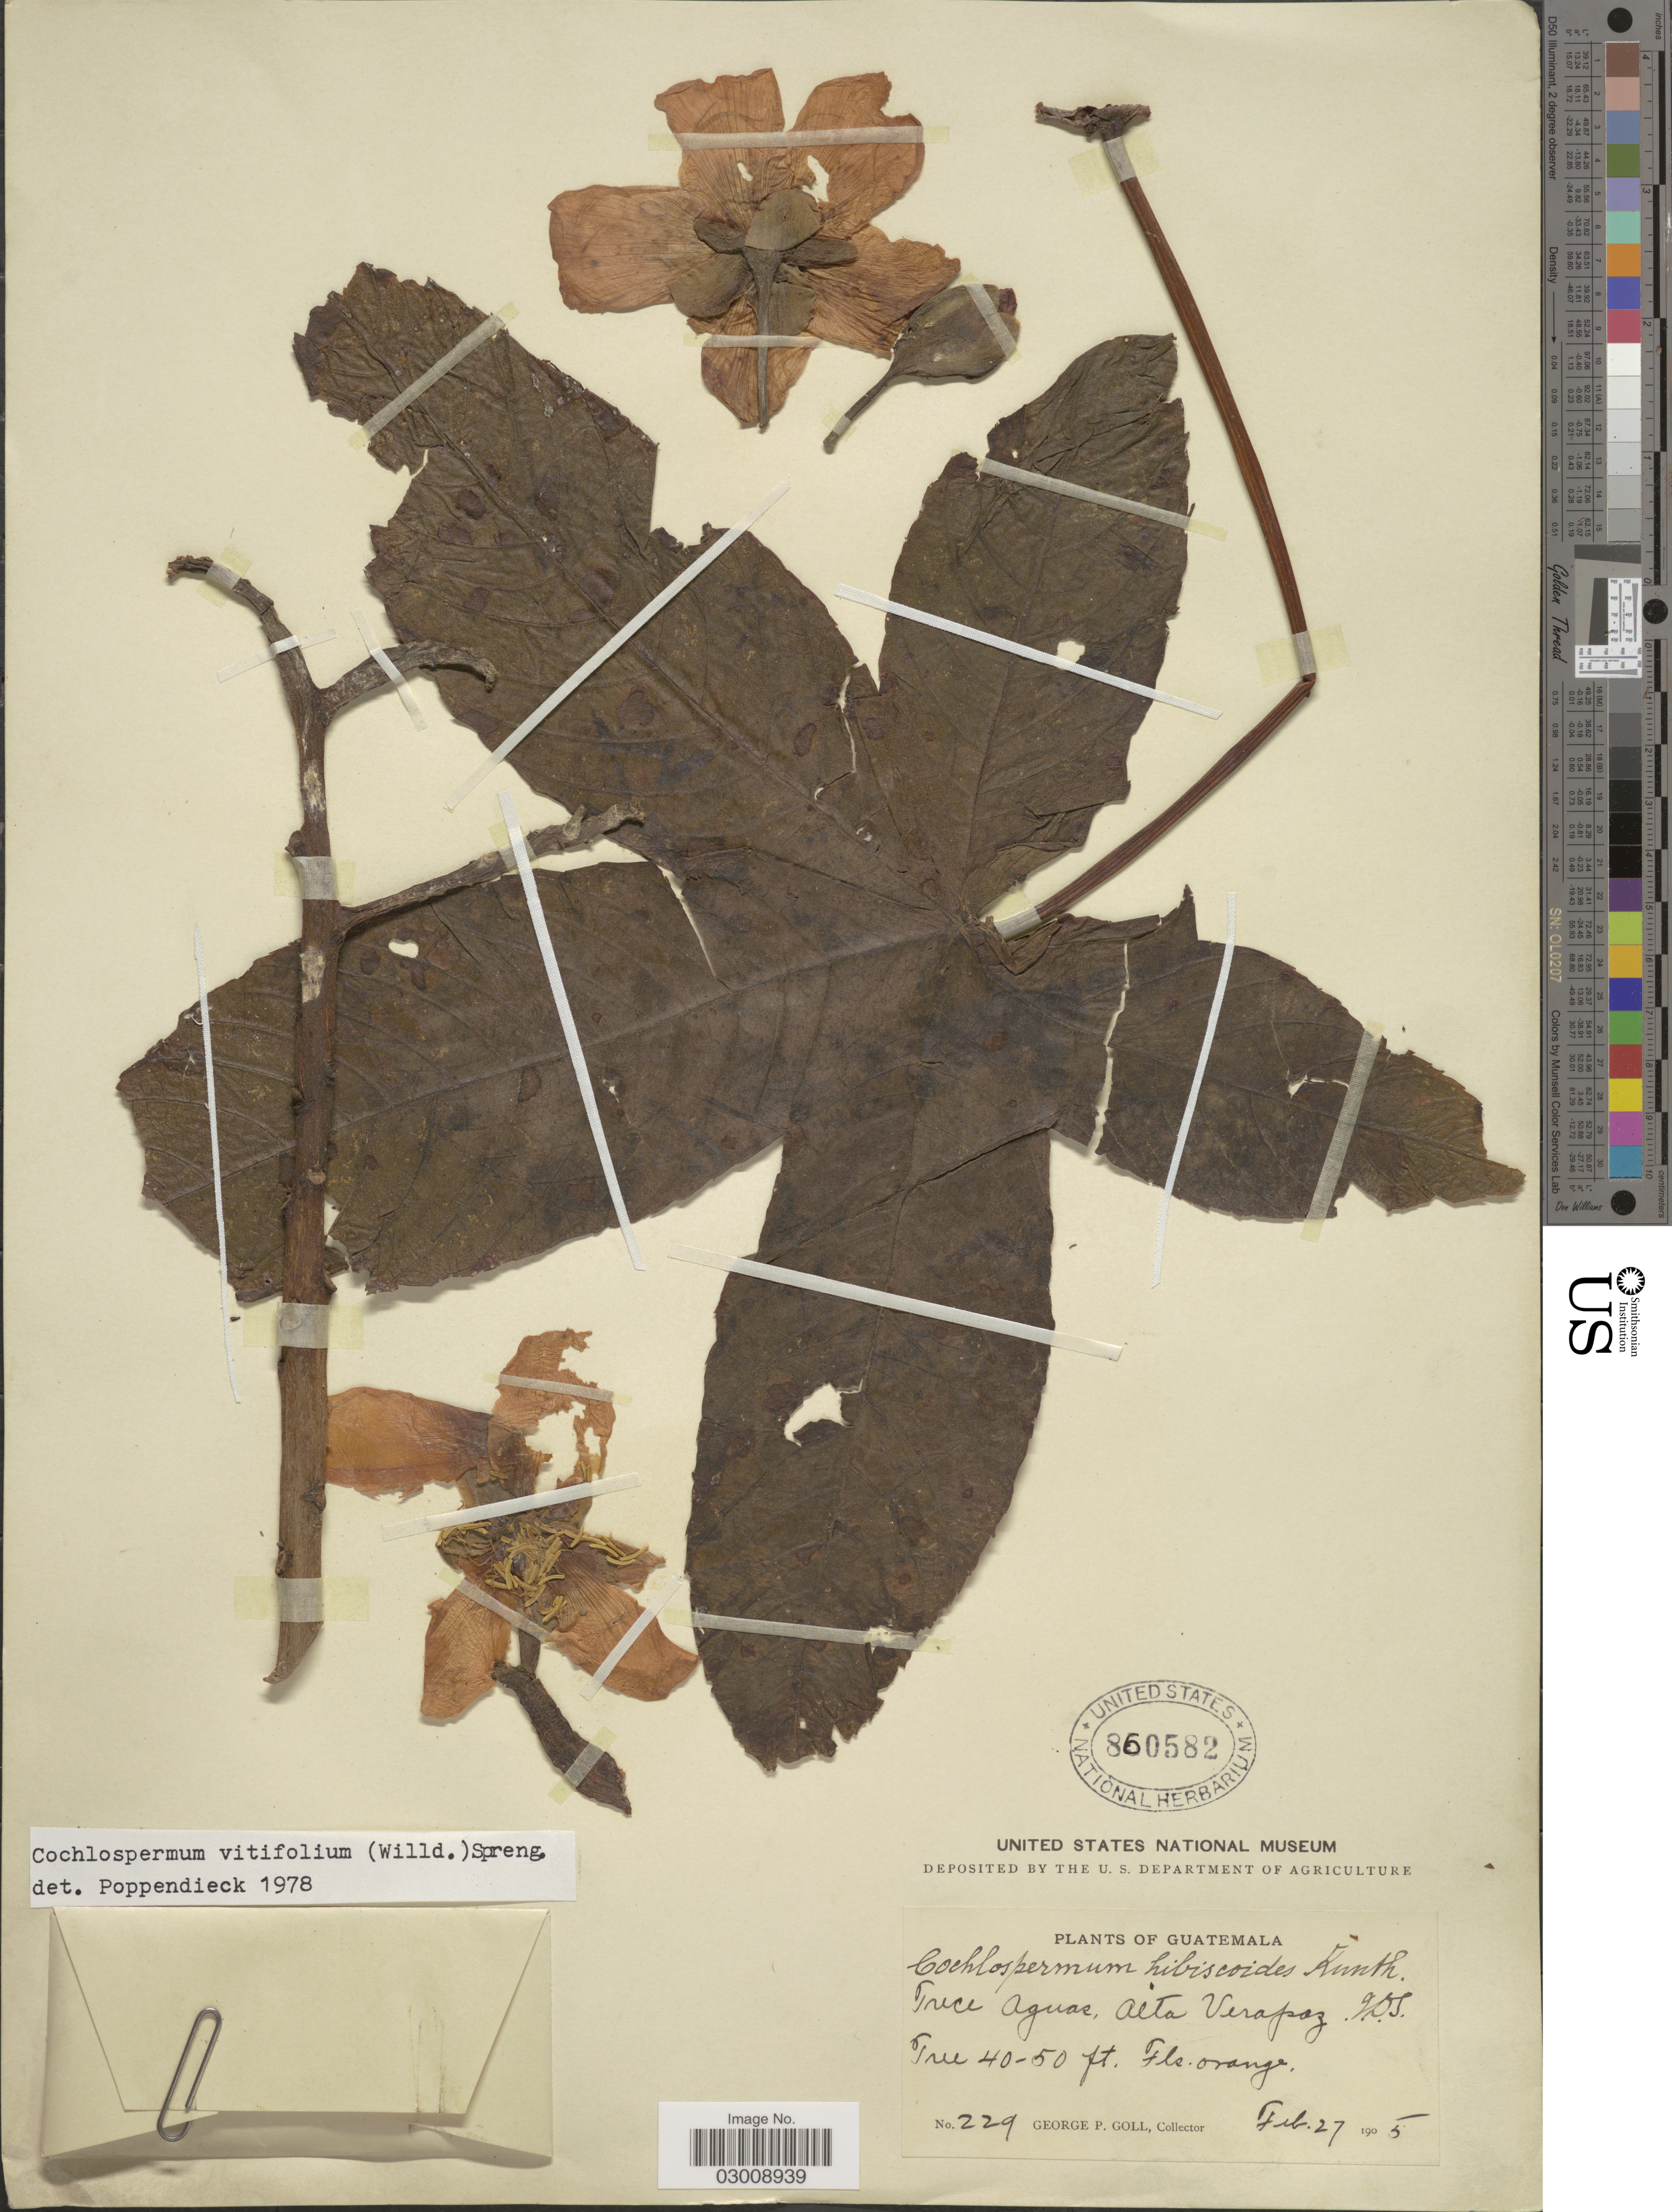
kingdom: Plantae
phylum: Tracheophyta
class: Magnoliopsida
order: Malvales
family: Cochlospermaceae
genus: Cochlospermum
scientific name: Cochlospermum vitifolium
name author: (Willd.) Spreng.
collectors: G. P. Goll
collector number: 229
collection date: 1905-02-27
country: Guatemala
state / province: Alta Verapaz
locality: Trece Aguar, Alta Verapaz.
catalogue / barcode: US 860582